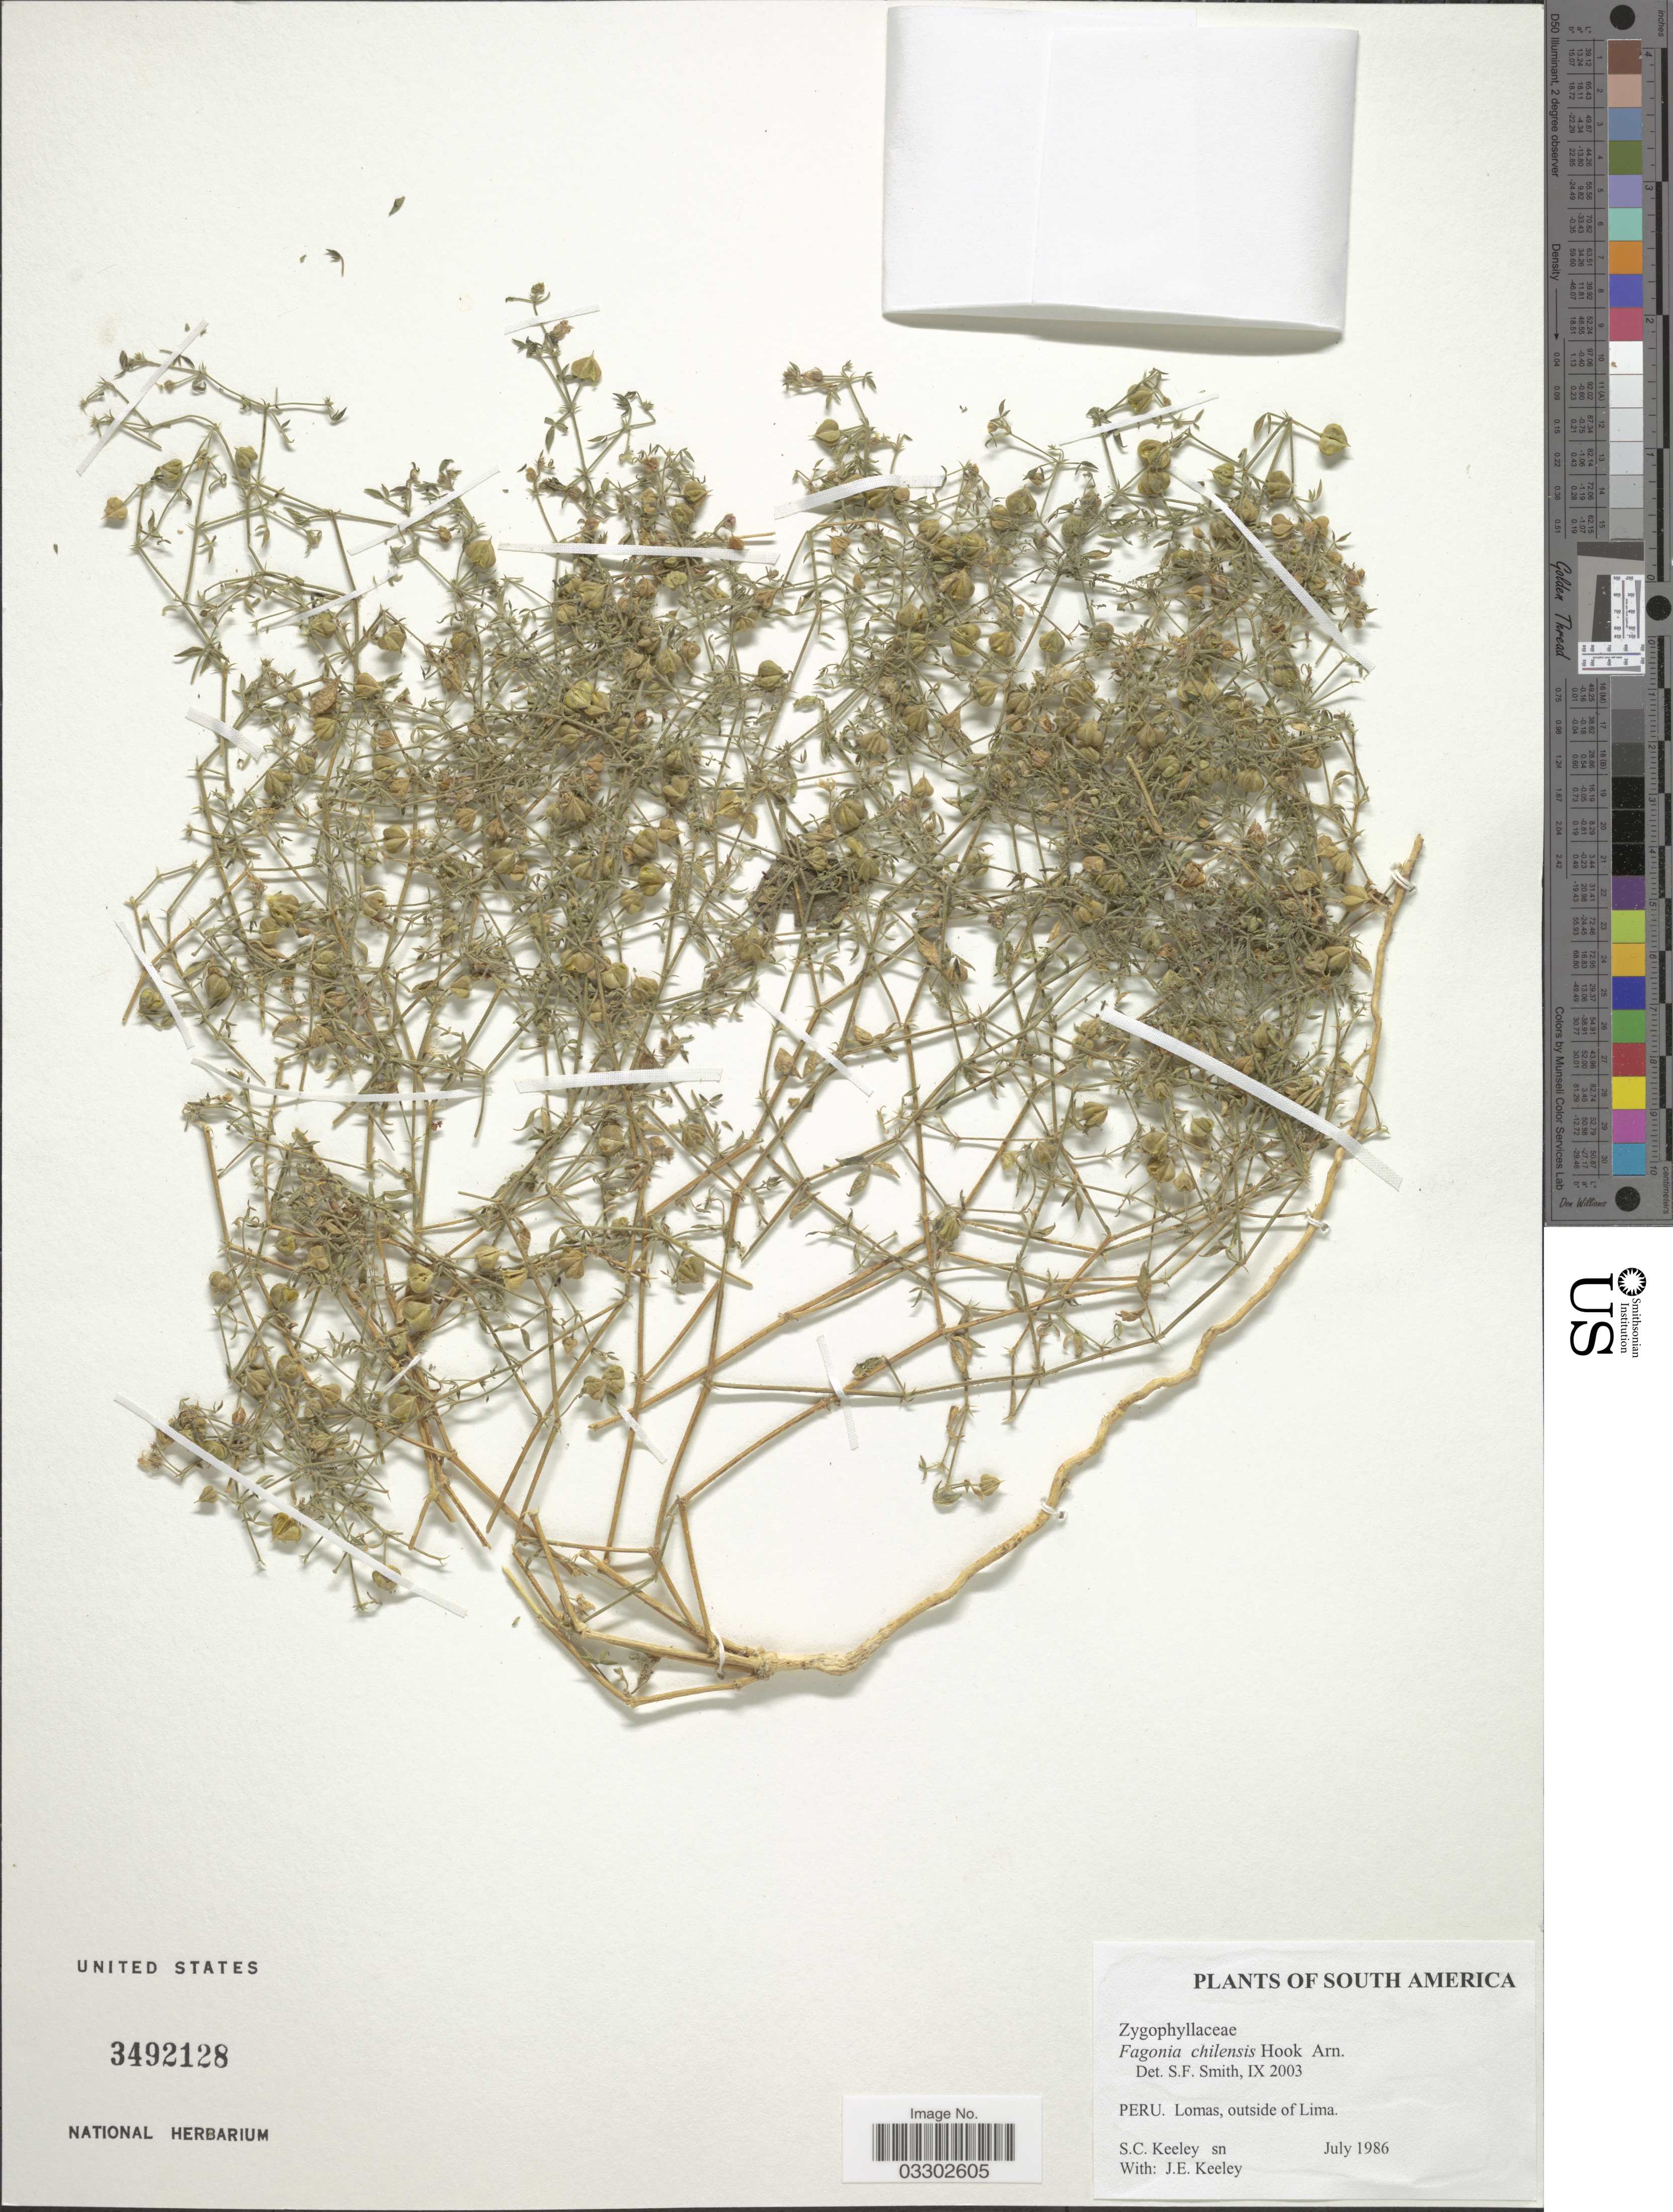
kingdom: Plantae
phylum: Tracheophyta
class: Magnoliopsida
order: Zygophyllales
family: Zygophyllaceae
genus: Fagonia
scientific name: Fagonia chilensis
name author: Hook. & Arn.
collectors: S. C. Keeley & J. E. Keeley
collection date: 1986-07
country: Peru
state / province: Lima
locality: Lomas, outside of Lima.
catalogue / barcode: US 3492128